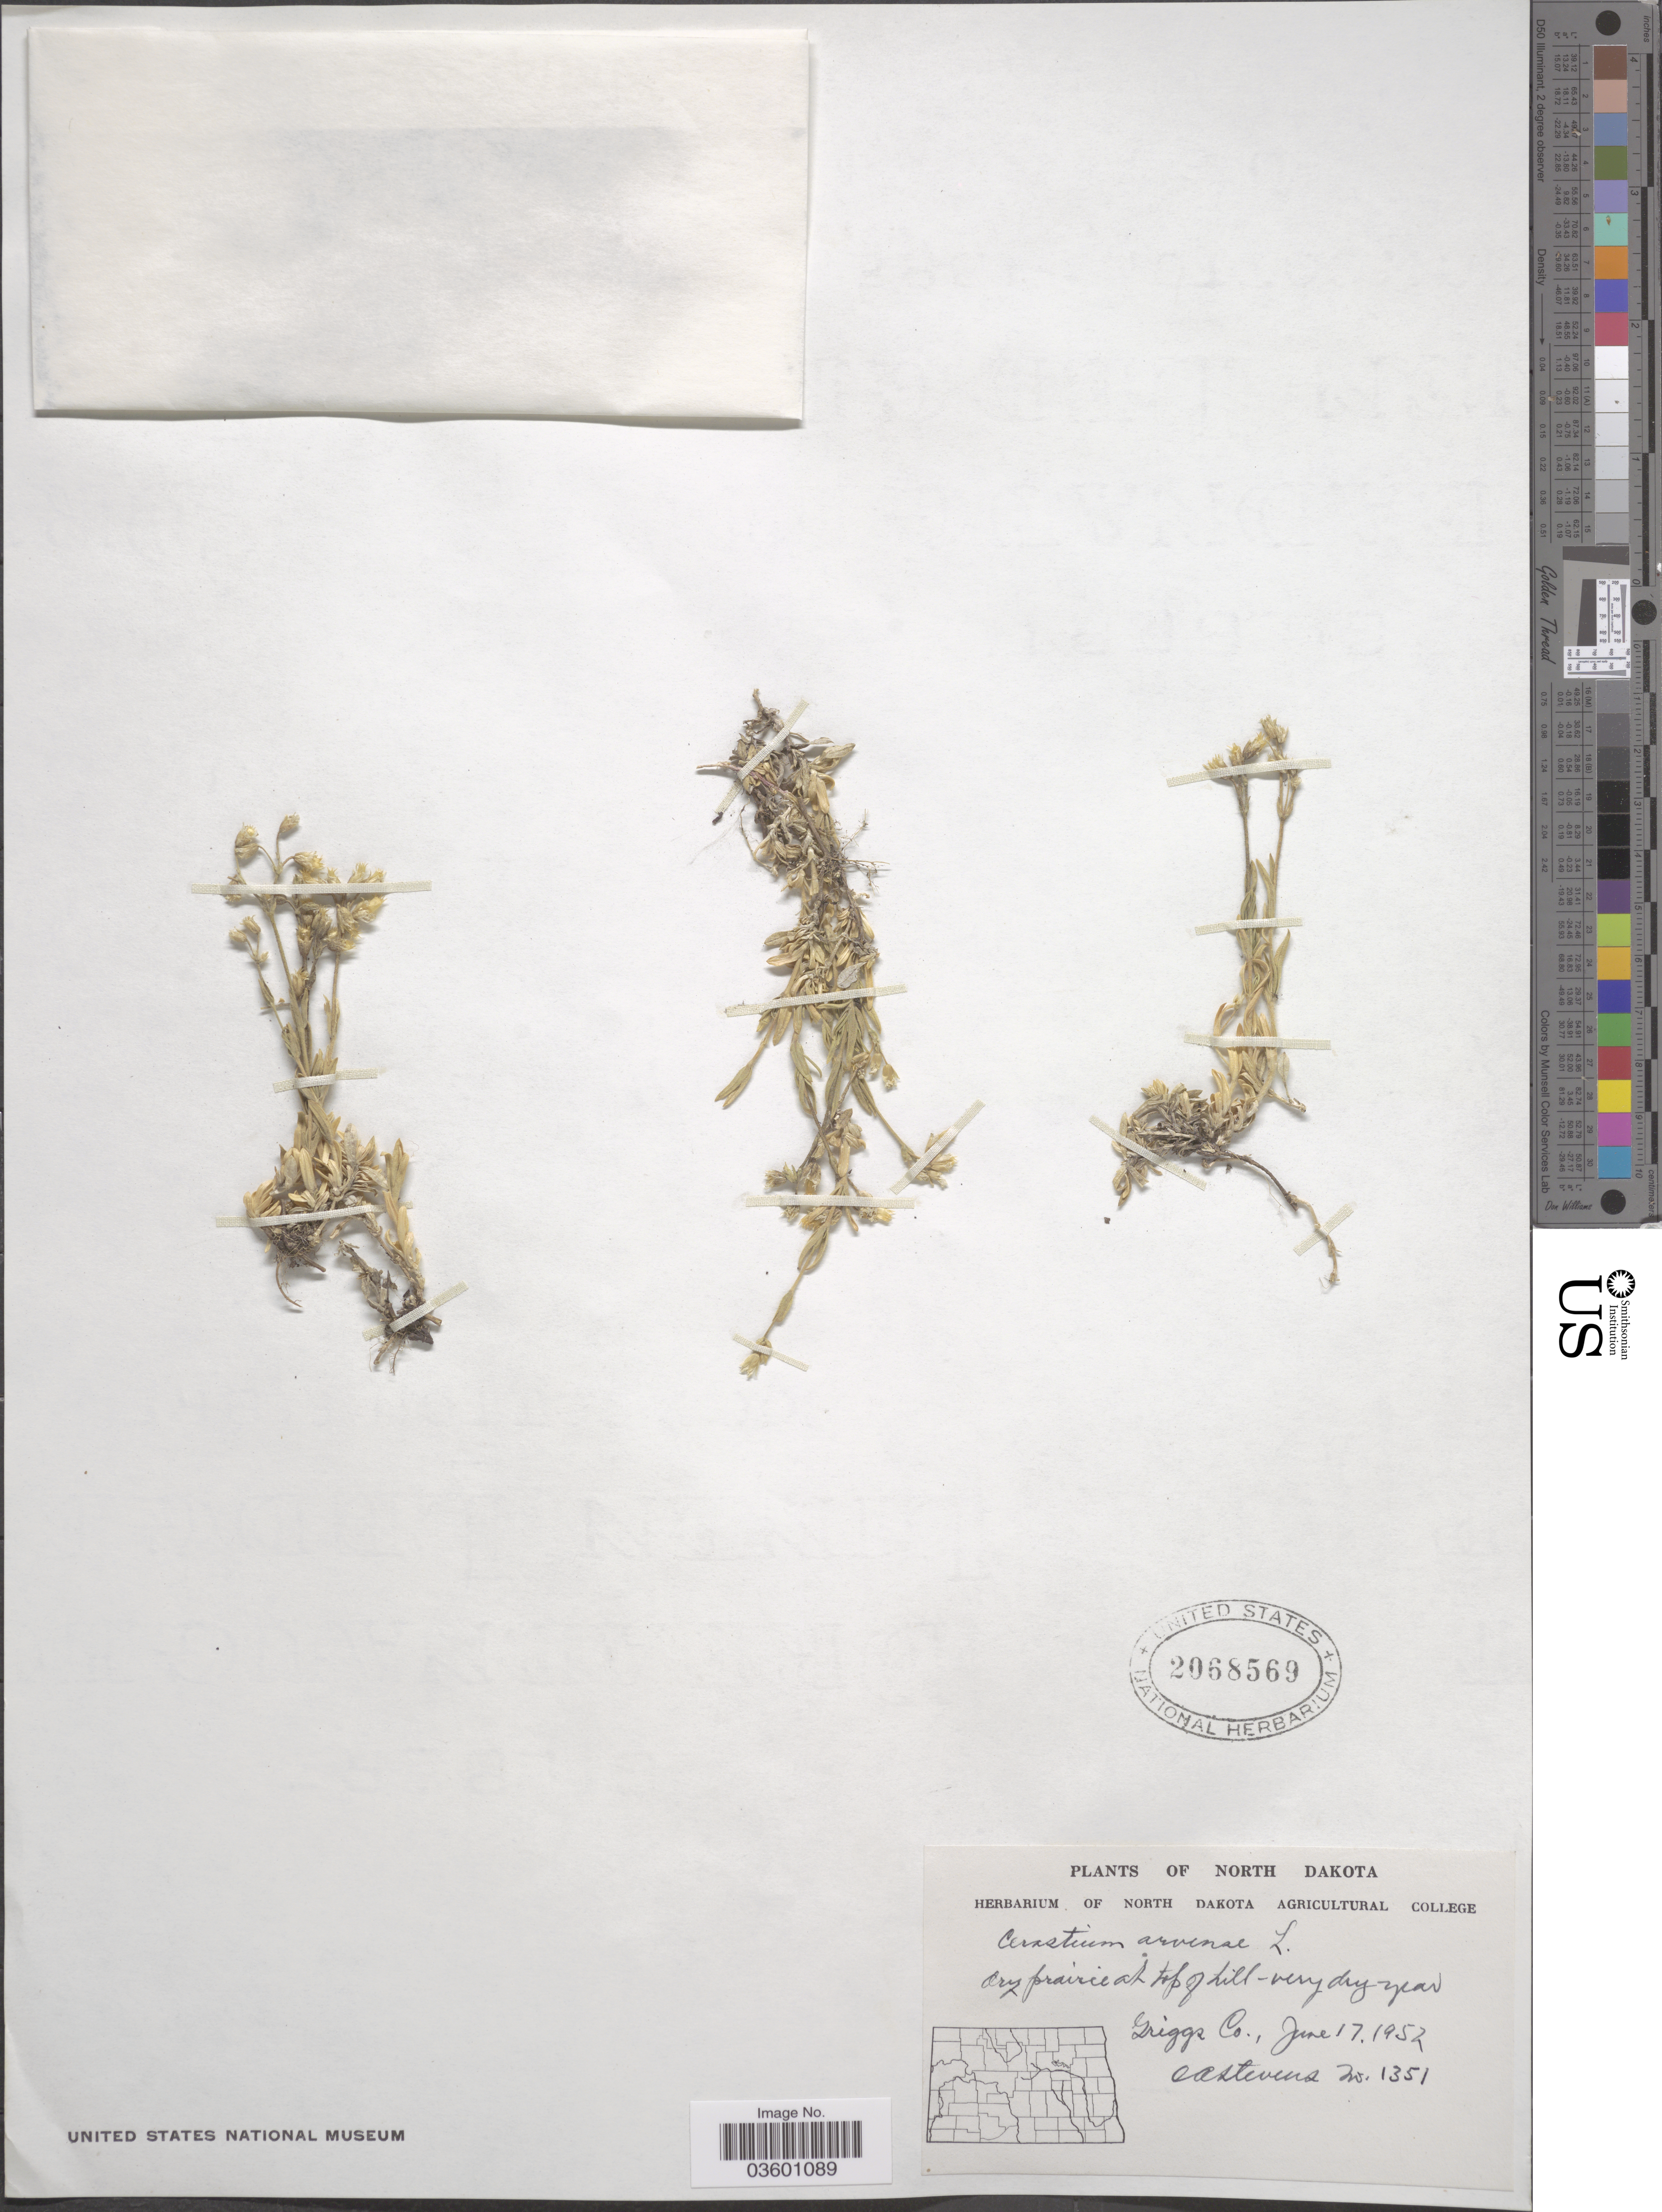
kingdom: Plantae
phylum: Tracheophyta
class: Magnoliopsida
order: Caryophyllales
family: Caryophyllaceae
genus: Cerastium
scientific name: Cerastium arvense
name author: L.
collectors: O. A. Stevens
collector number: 1351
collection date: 1952-06-17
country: United States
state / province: North Dakota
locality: Griggs Co.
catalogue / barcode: US 2068569